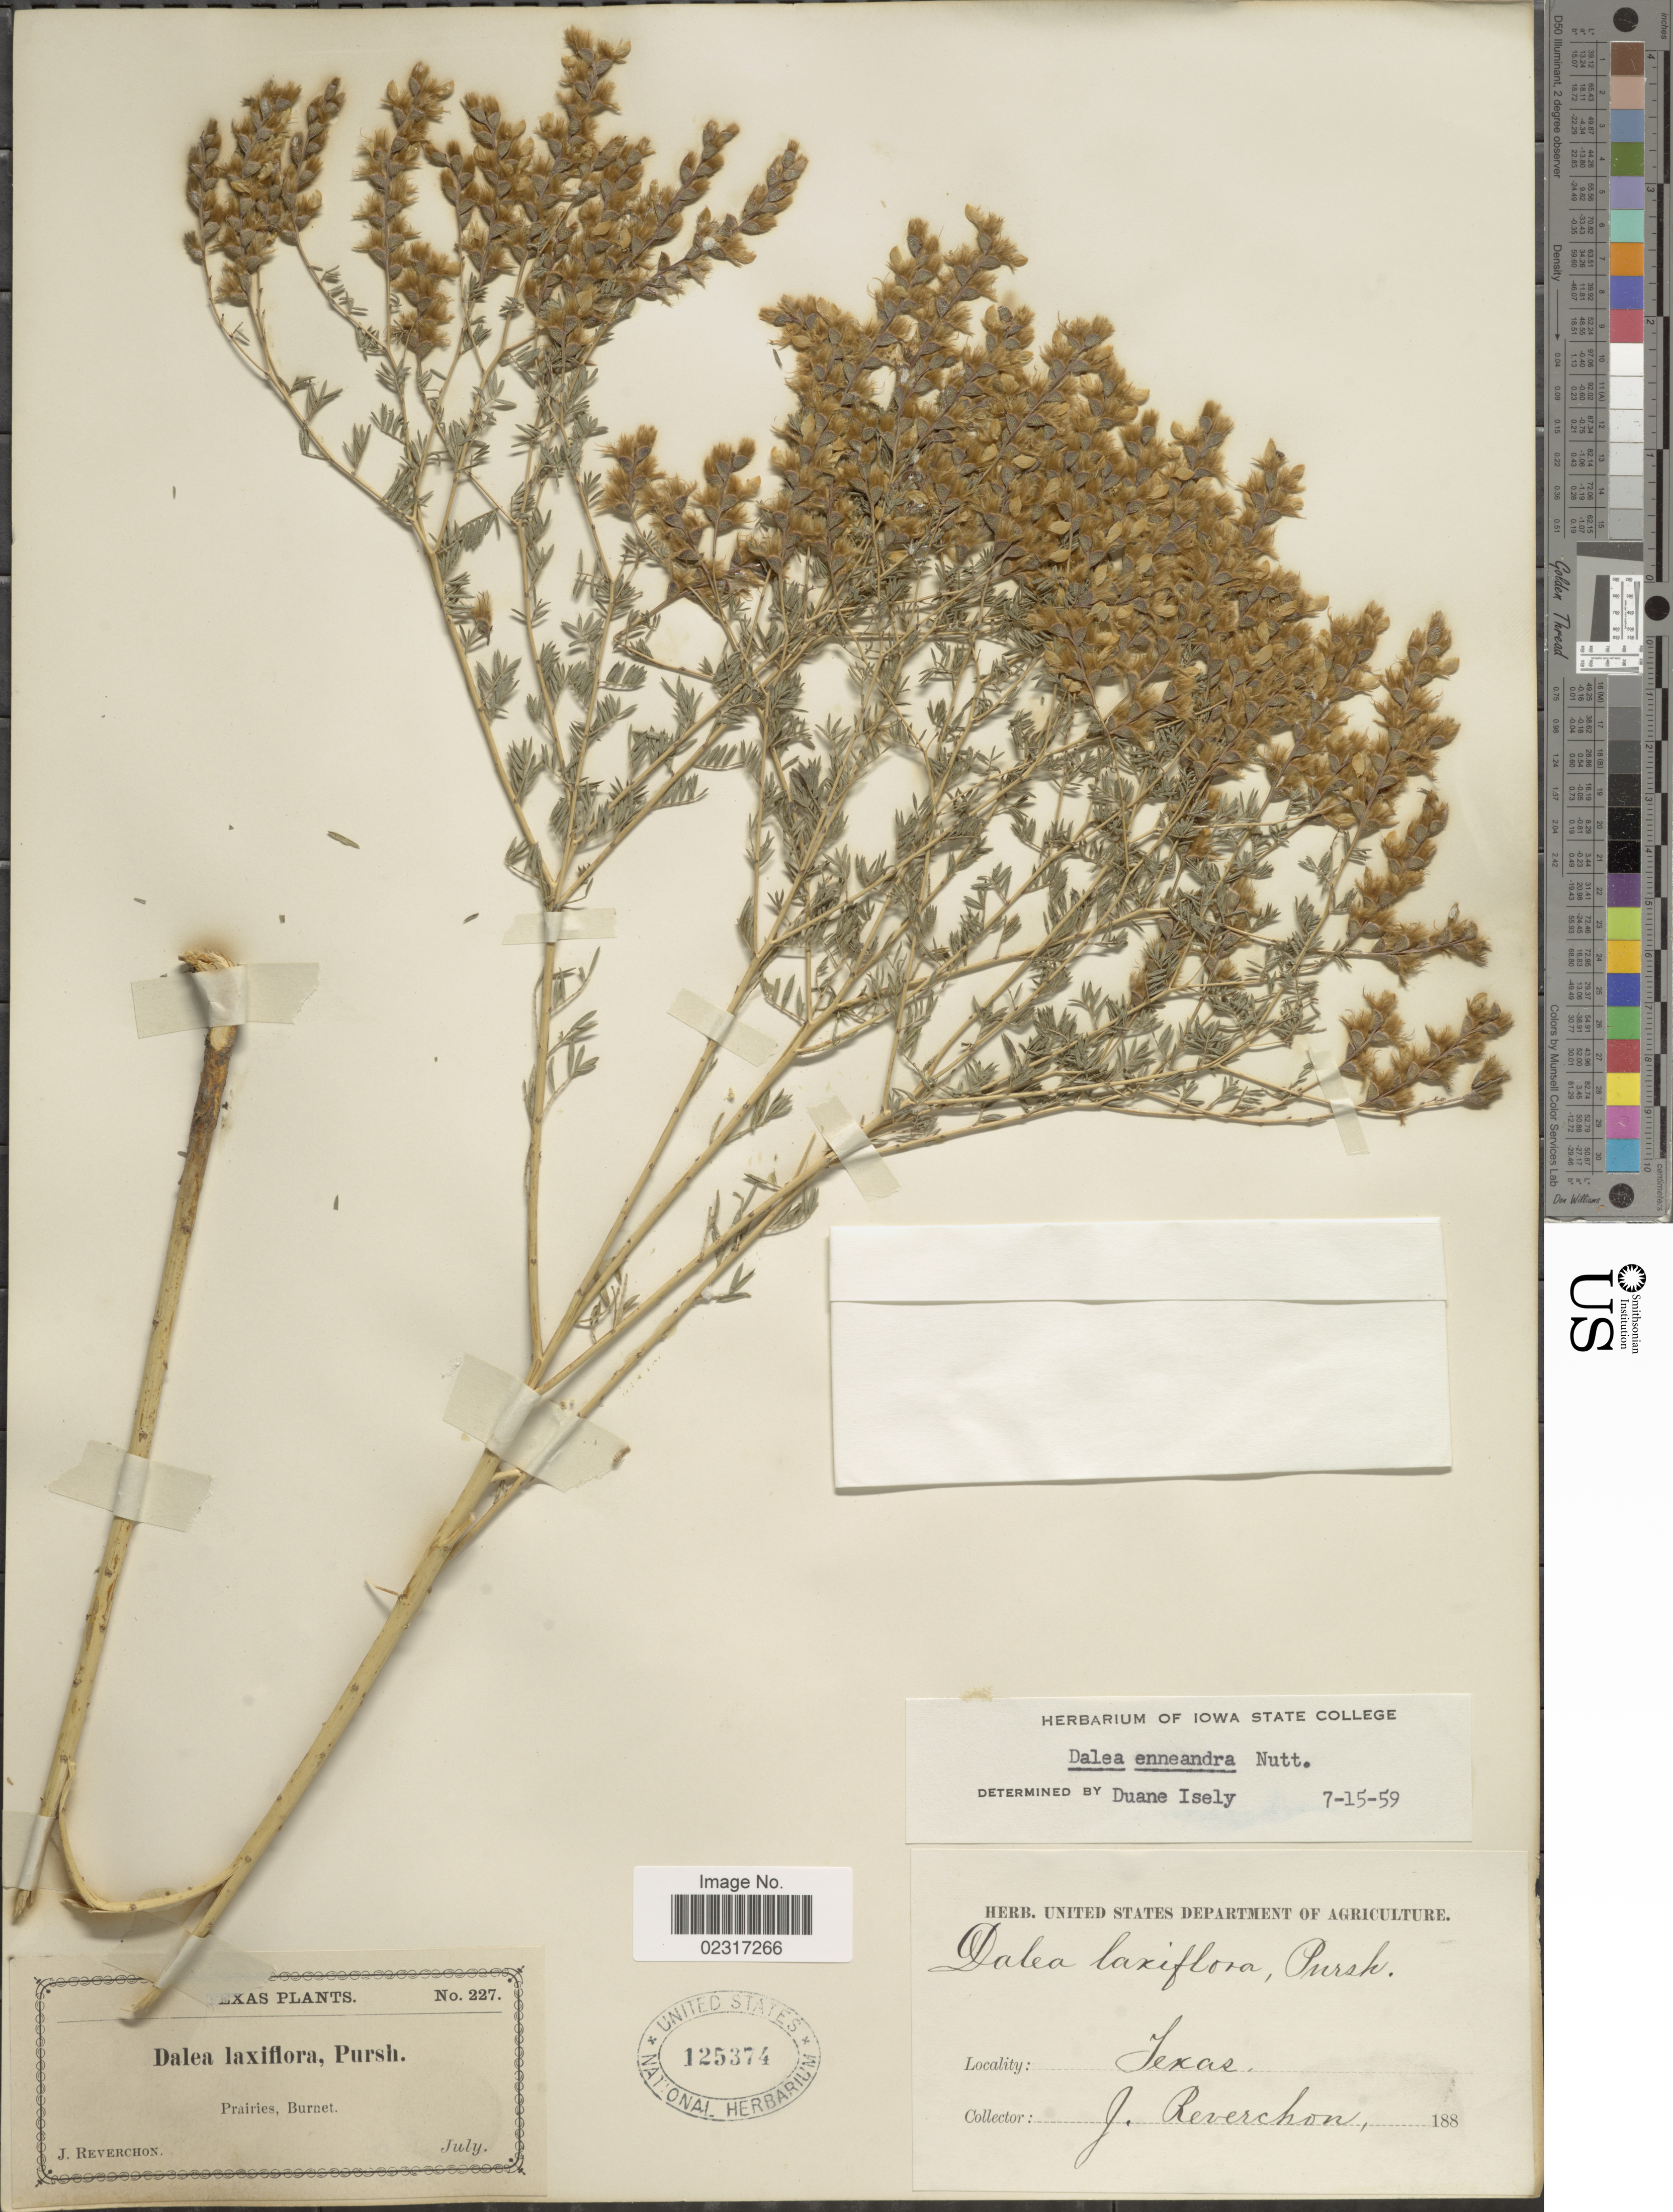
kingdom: Plantae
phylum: Tracheophyta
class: Magnoliopsida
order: Fabales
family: Fabaceae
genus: Dalea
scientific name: Dalea enneandra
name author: Nutt.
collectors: J. Reverchon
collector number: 227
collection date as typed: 188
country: United States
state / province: Texas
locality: Prairies, Burnet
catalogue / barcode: US 125374